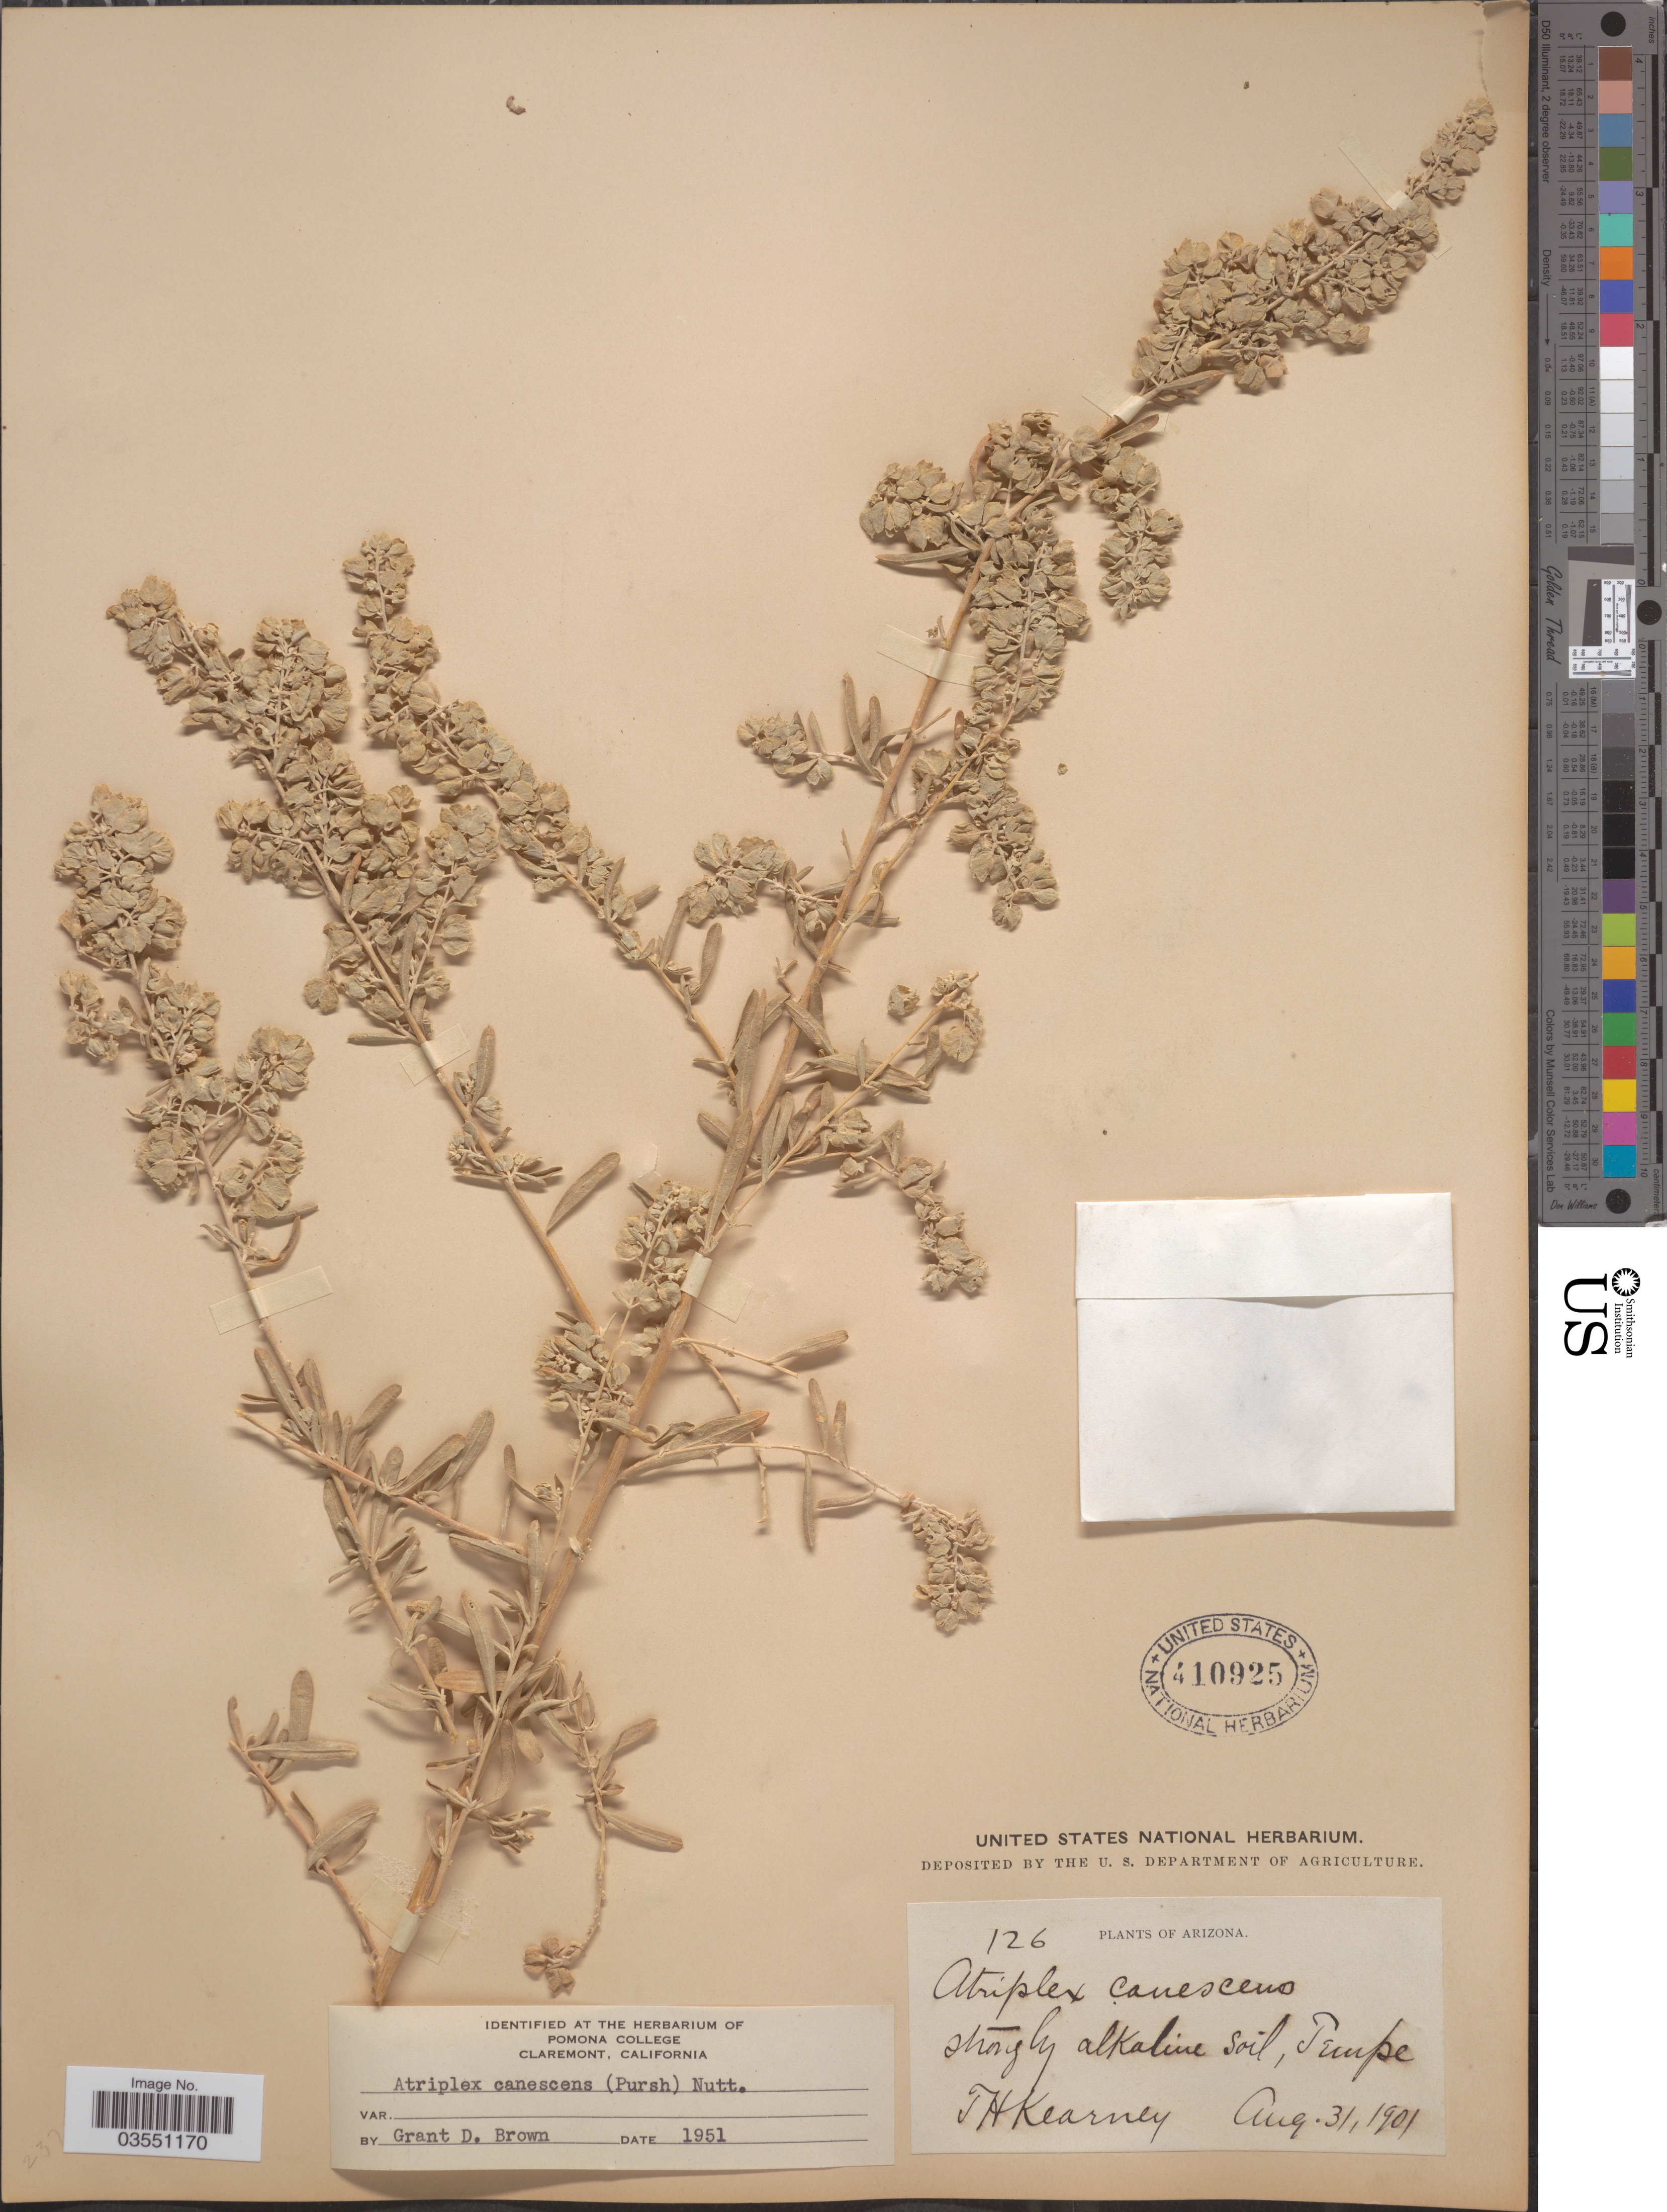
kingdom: Plantae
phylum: Tracheophyta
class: Magnoliopsida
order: Caryophyllales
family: Amaranthaceae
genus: Atriplex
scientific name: Atriplex canescens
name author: (Pursh) Nutt.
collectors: T. H. Kearney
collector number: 126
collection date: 1901-08-31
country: United States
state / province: Arizona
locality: Tempe.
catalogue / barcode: US 410925